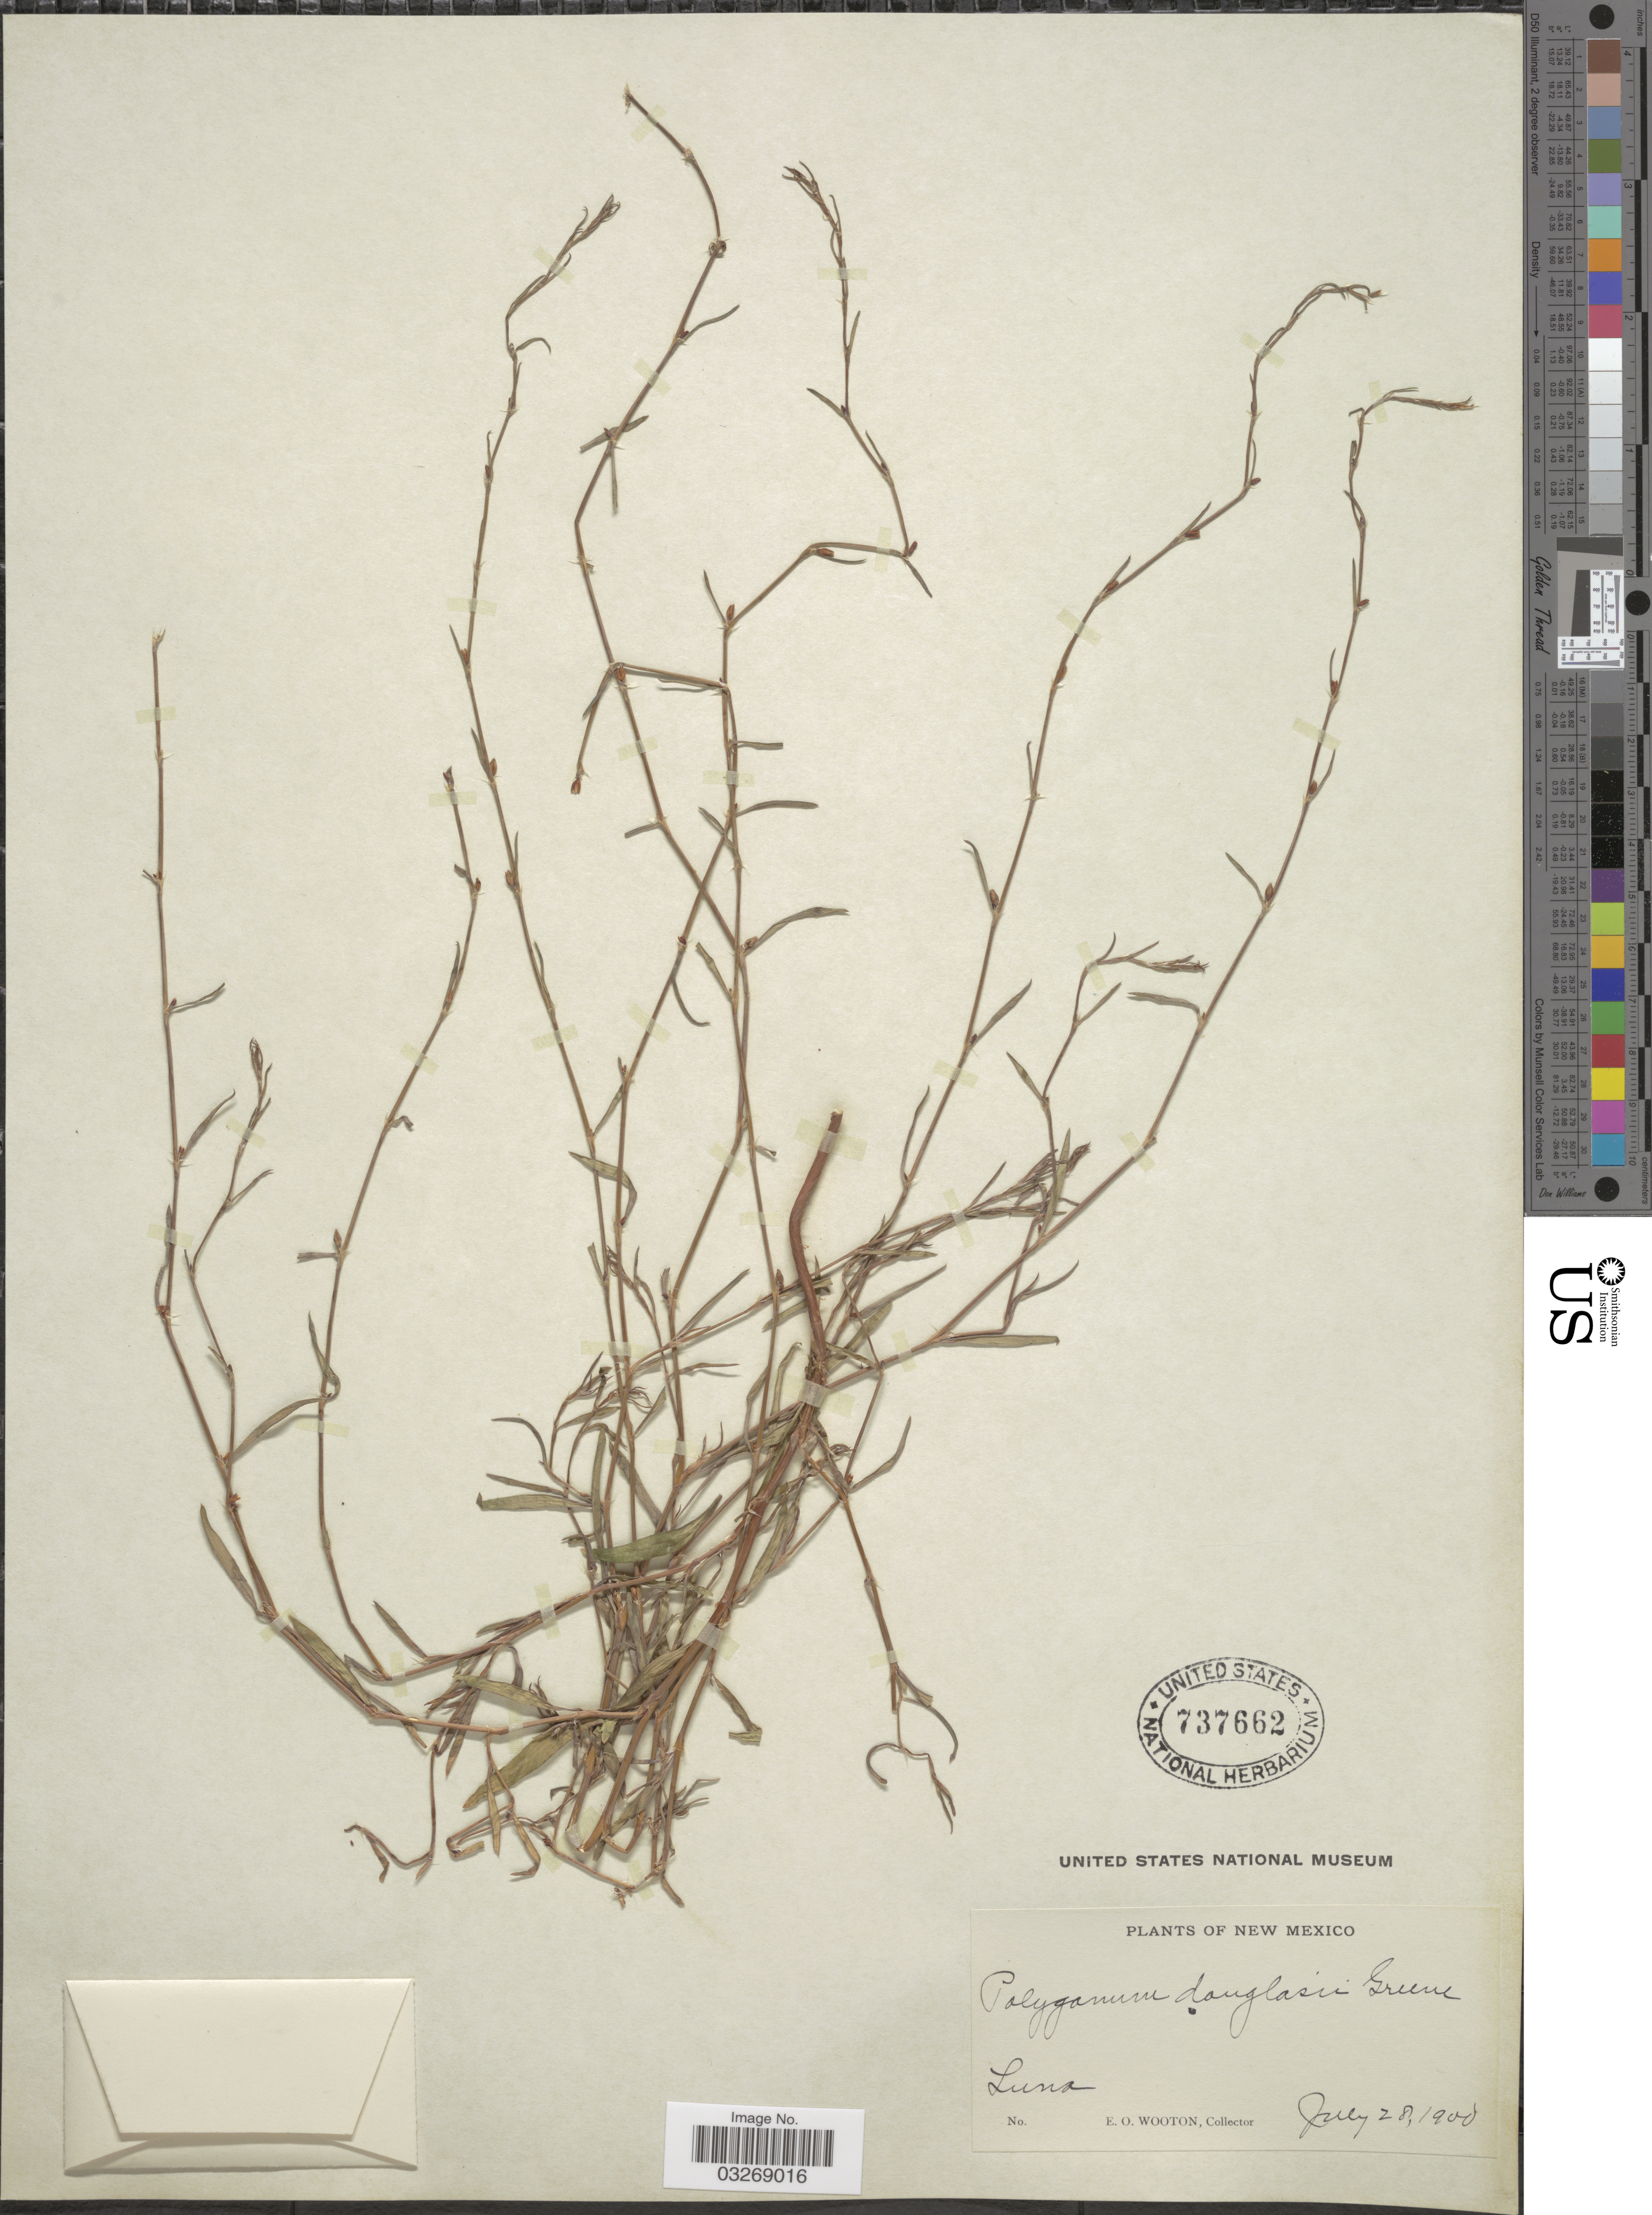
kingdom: Plantae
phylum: Tracheophyta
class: Magnoliopsida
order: Caryophyllales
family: Polygonaceae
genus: Polygonum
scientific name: Polygonum douglasii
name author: Greene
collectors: E. O. Wooton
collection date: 1900-07-28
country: United States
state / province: New Mexico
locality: Luna.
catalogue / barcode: US 737662